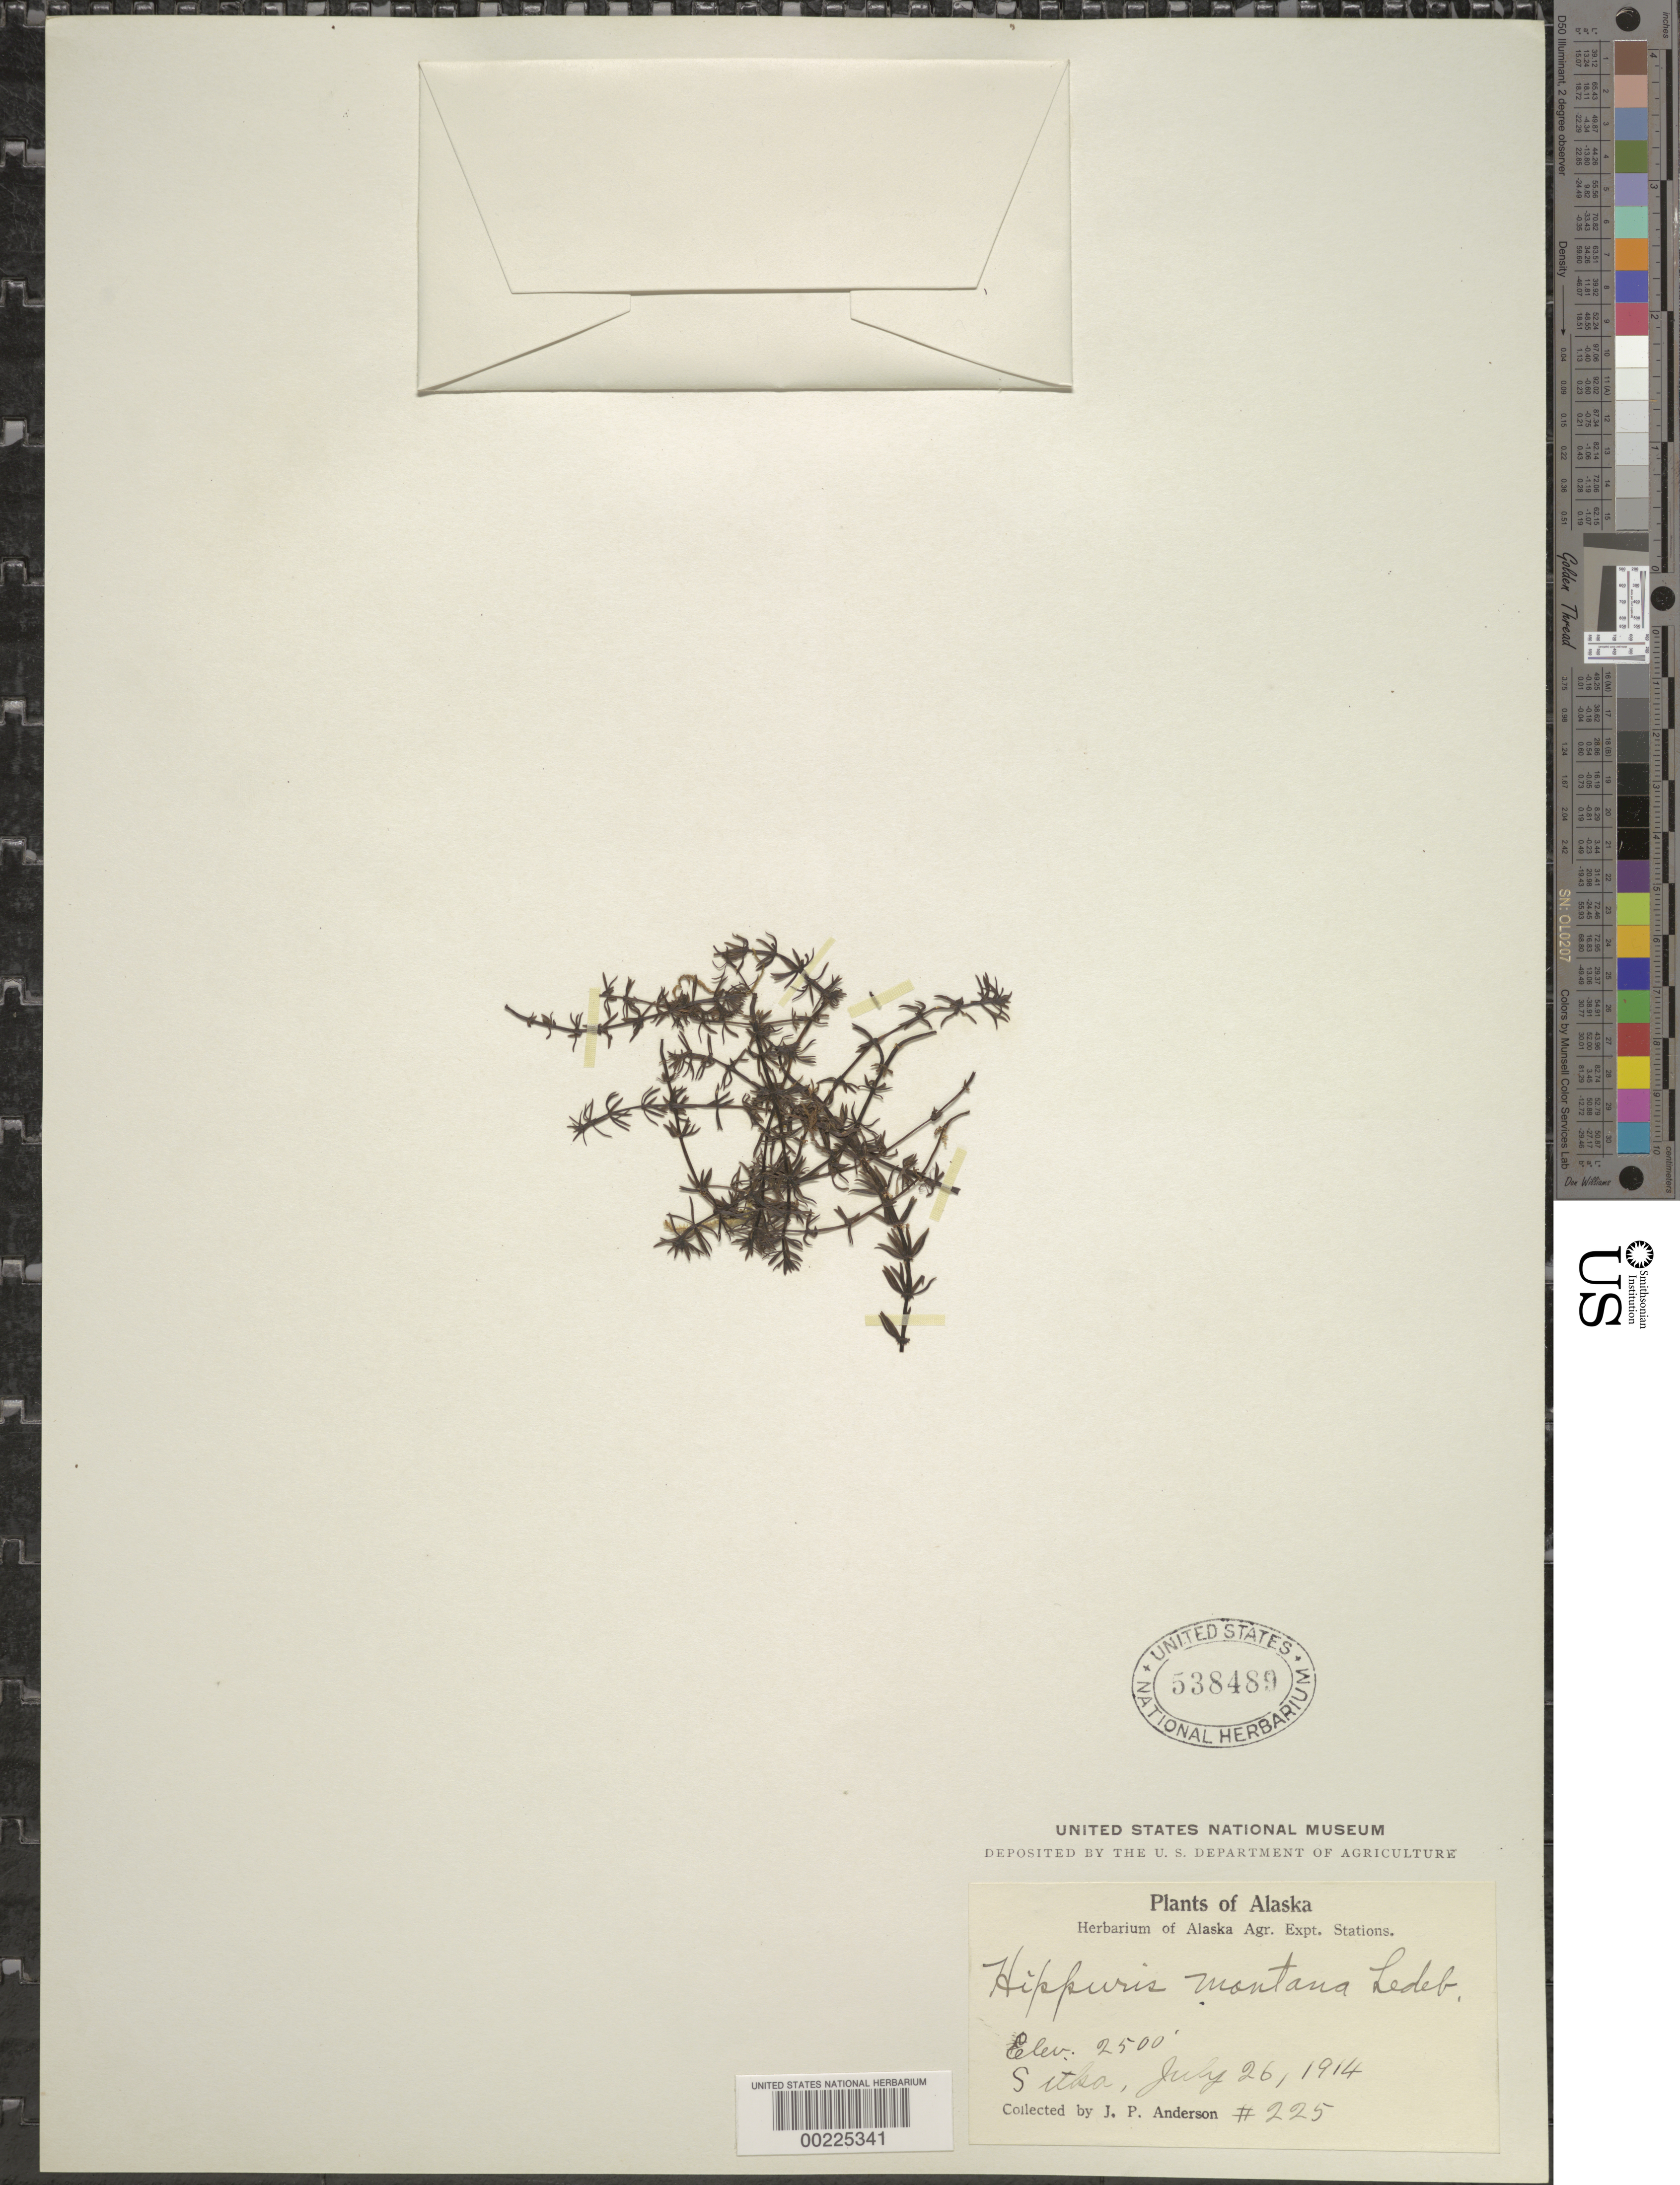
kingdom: Plantae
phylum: Tracheophyta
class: Magnoliopsida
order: Lamiales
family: Plantaginaceae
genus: Hippuris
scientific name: Hippuris montana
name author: Ledeb. ex Rchb.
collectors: J. P. Anderson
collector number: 225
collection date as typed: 26 Jul 1914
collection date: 1914-07-26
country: United States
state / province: Alaska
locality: Sitka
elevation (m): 762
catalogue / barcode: US 538489